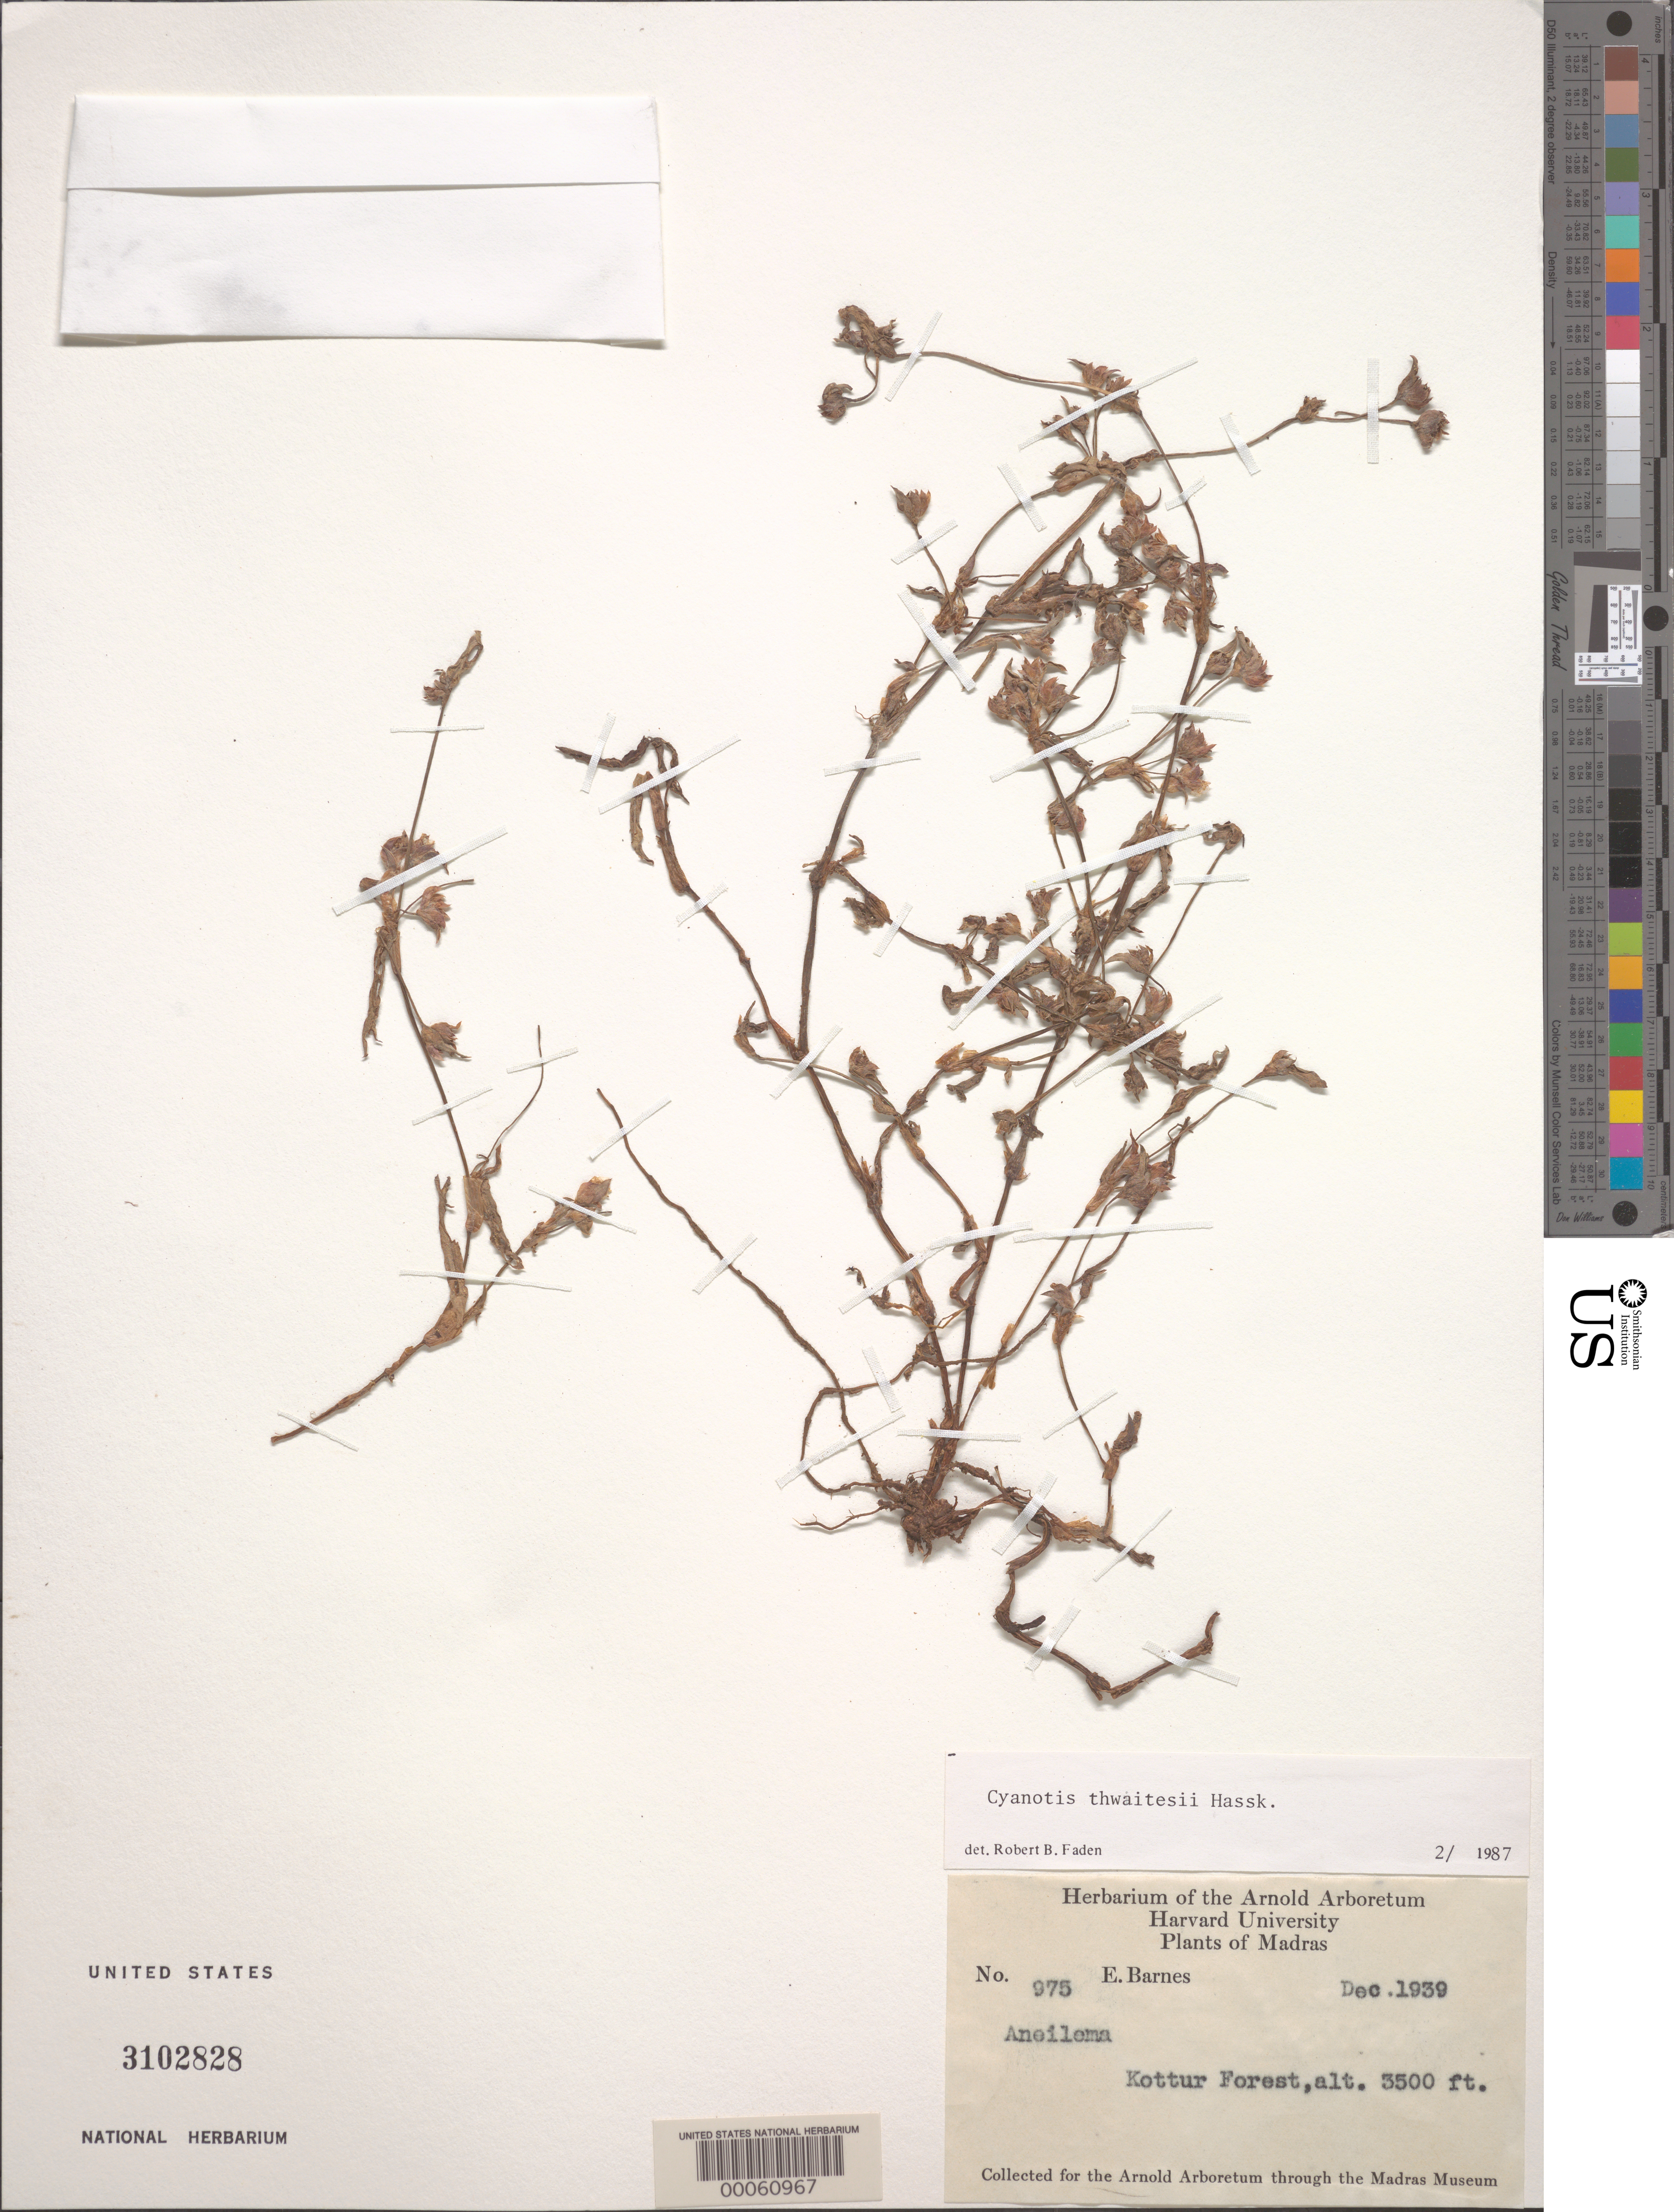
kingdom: Plantae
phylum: Tracheophyta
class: Liliopsida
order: Commelinales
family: Commelinaceae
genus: Cyanotis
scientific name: Cyanotis thwaitesii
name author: Hassk.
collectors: E. Barnes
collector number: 975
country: India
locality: Kottur forest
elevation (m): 1067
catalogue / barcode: US 3102828